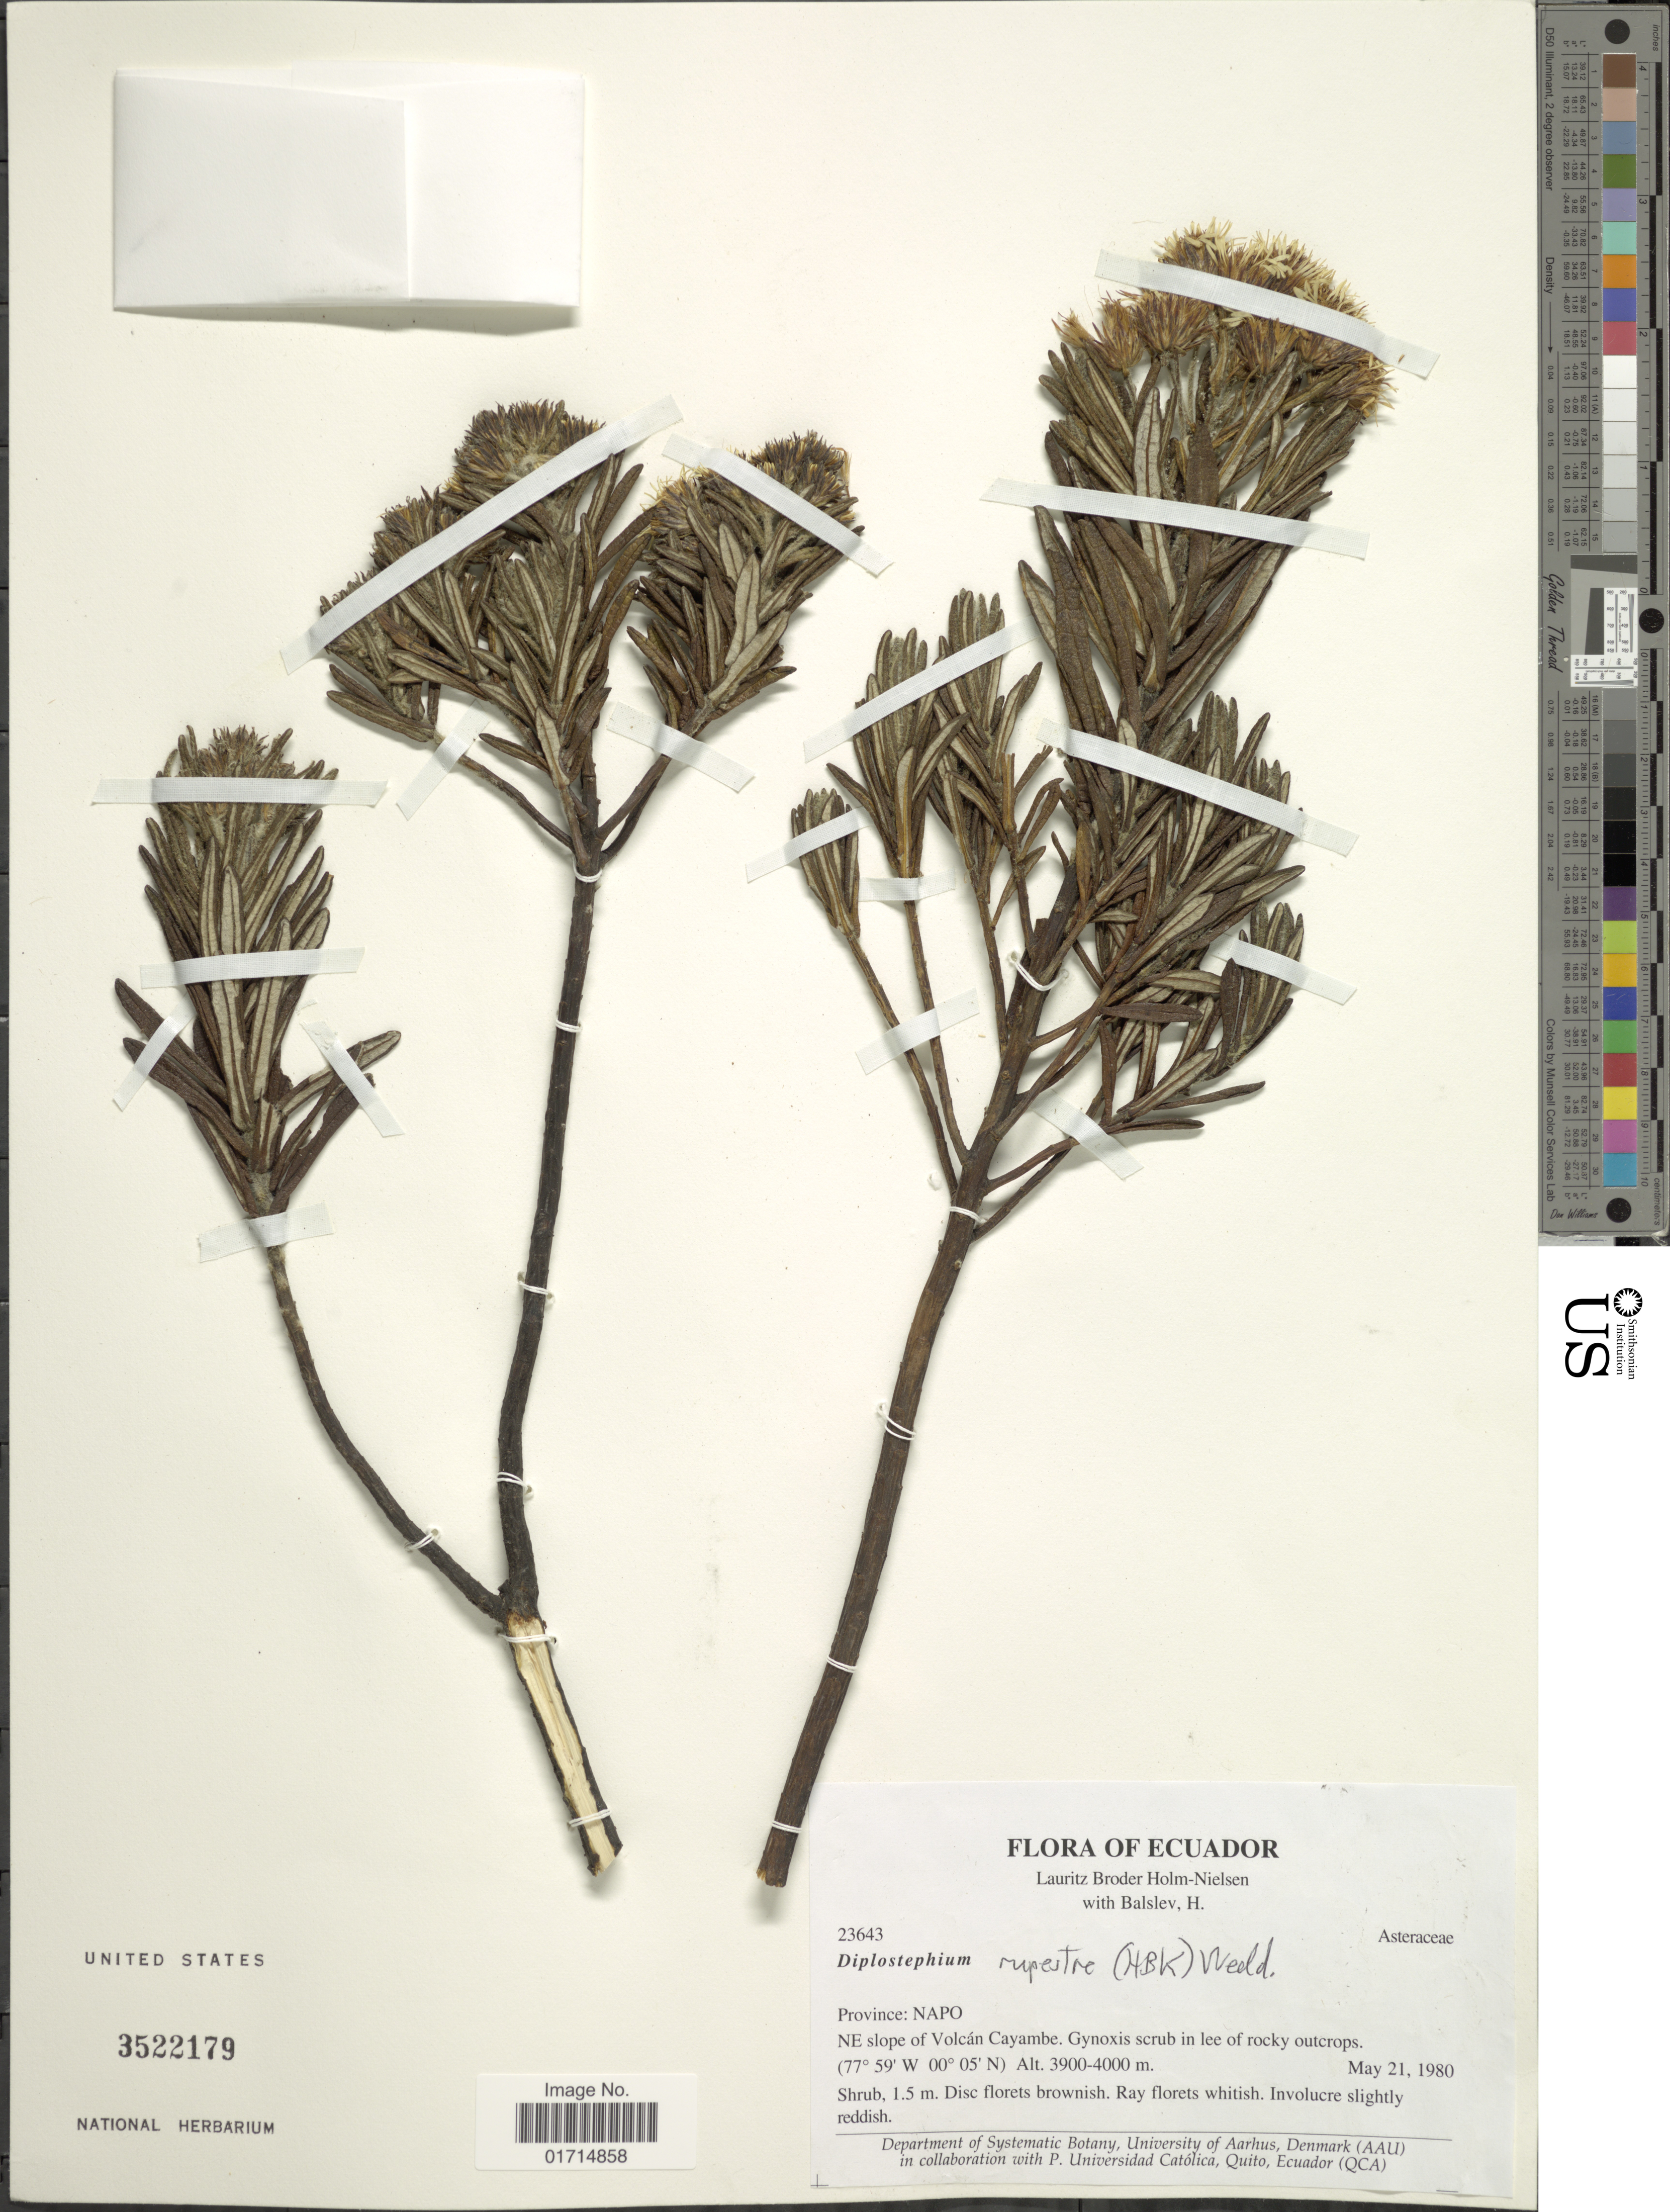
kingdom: Plantae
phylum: Tracheophyta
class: Magnoliopsida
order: Asterales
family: Asteraceae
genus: Diplostephium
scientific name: Diplostephium rupestre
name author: (Kunth) Wedd.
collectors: L. B. Holm-Nielsen & H. Balslev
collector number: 23643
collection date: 1980-05-21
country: Ecuador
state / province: Napo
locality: Ecuador. Province: Napo. NE slope of Volcan Cayambe.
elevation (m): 3900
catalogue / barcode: US 3522179